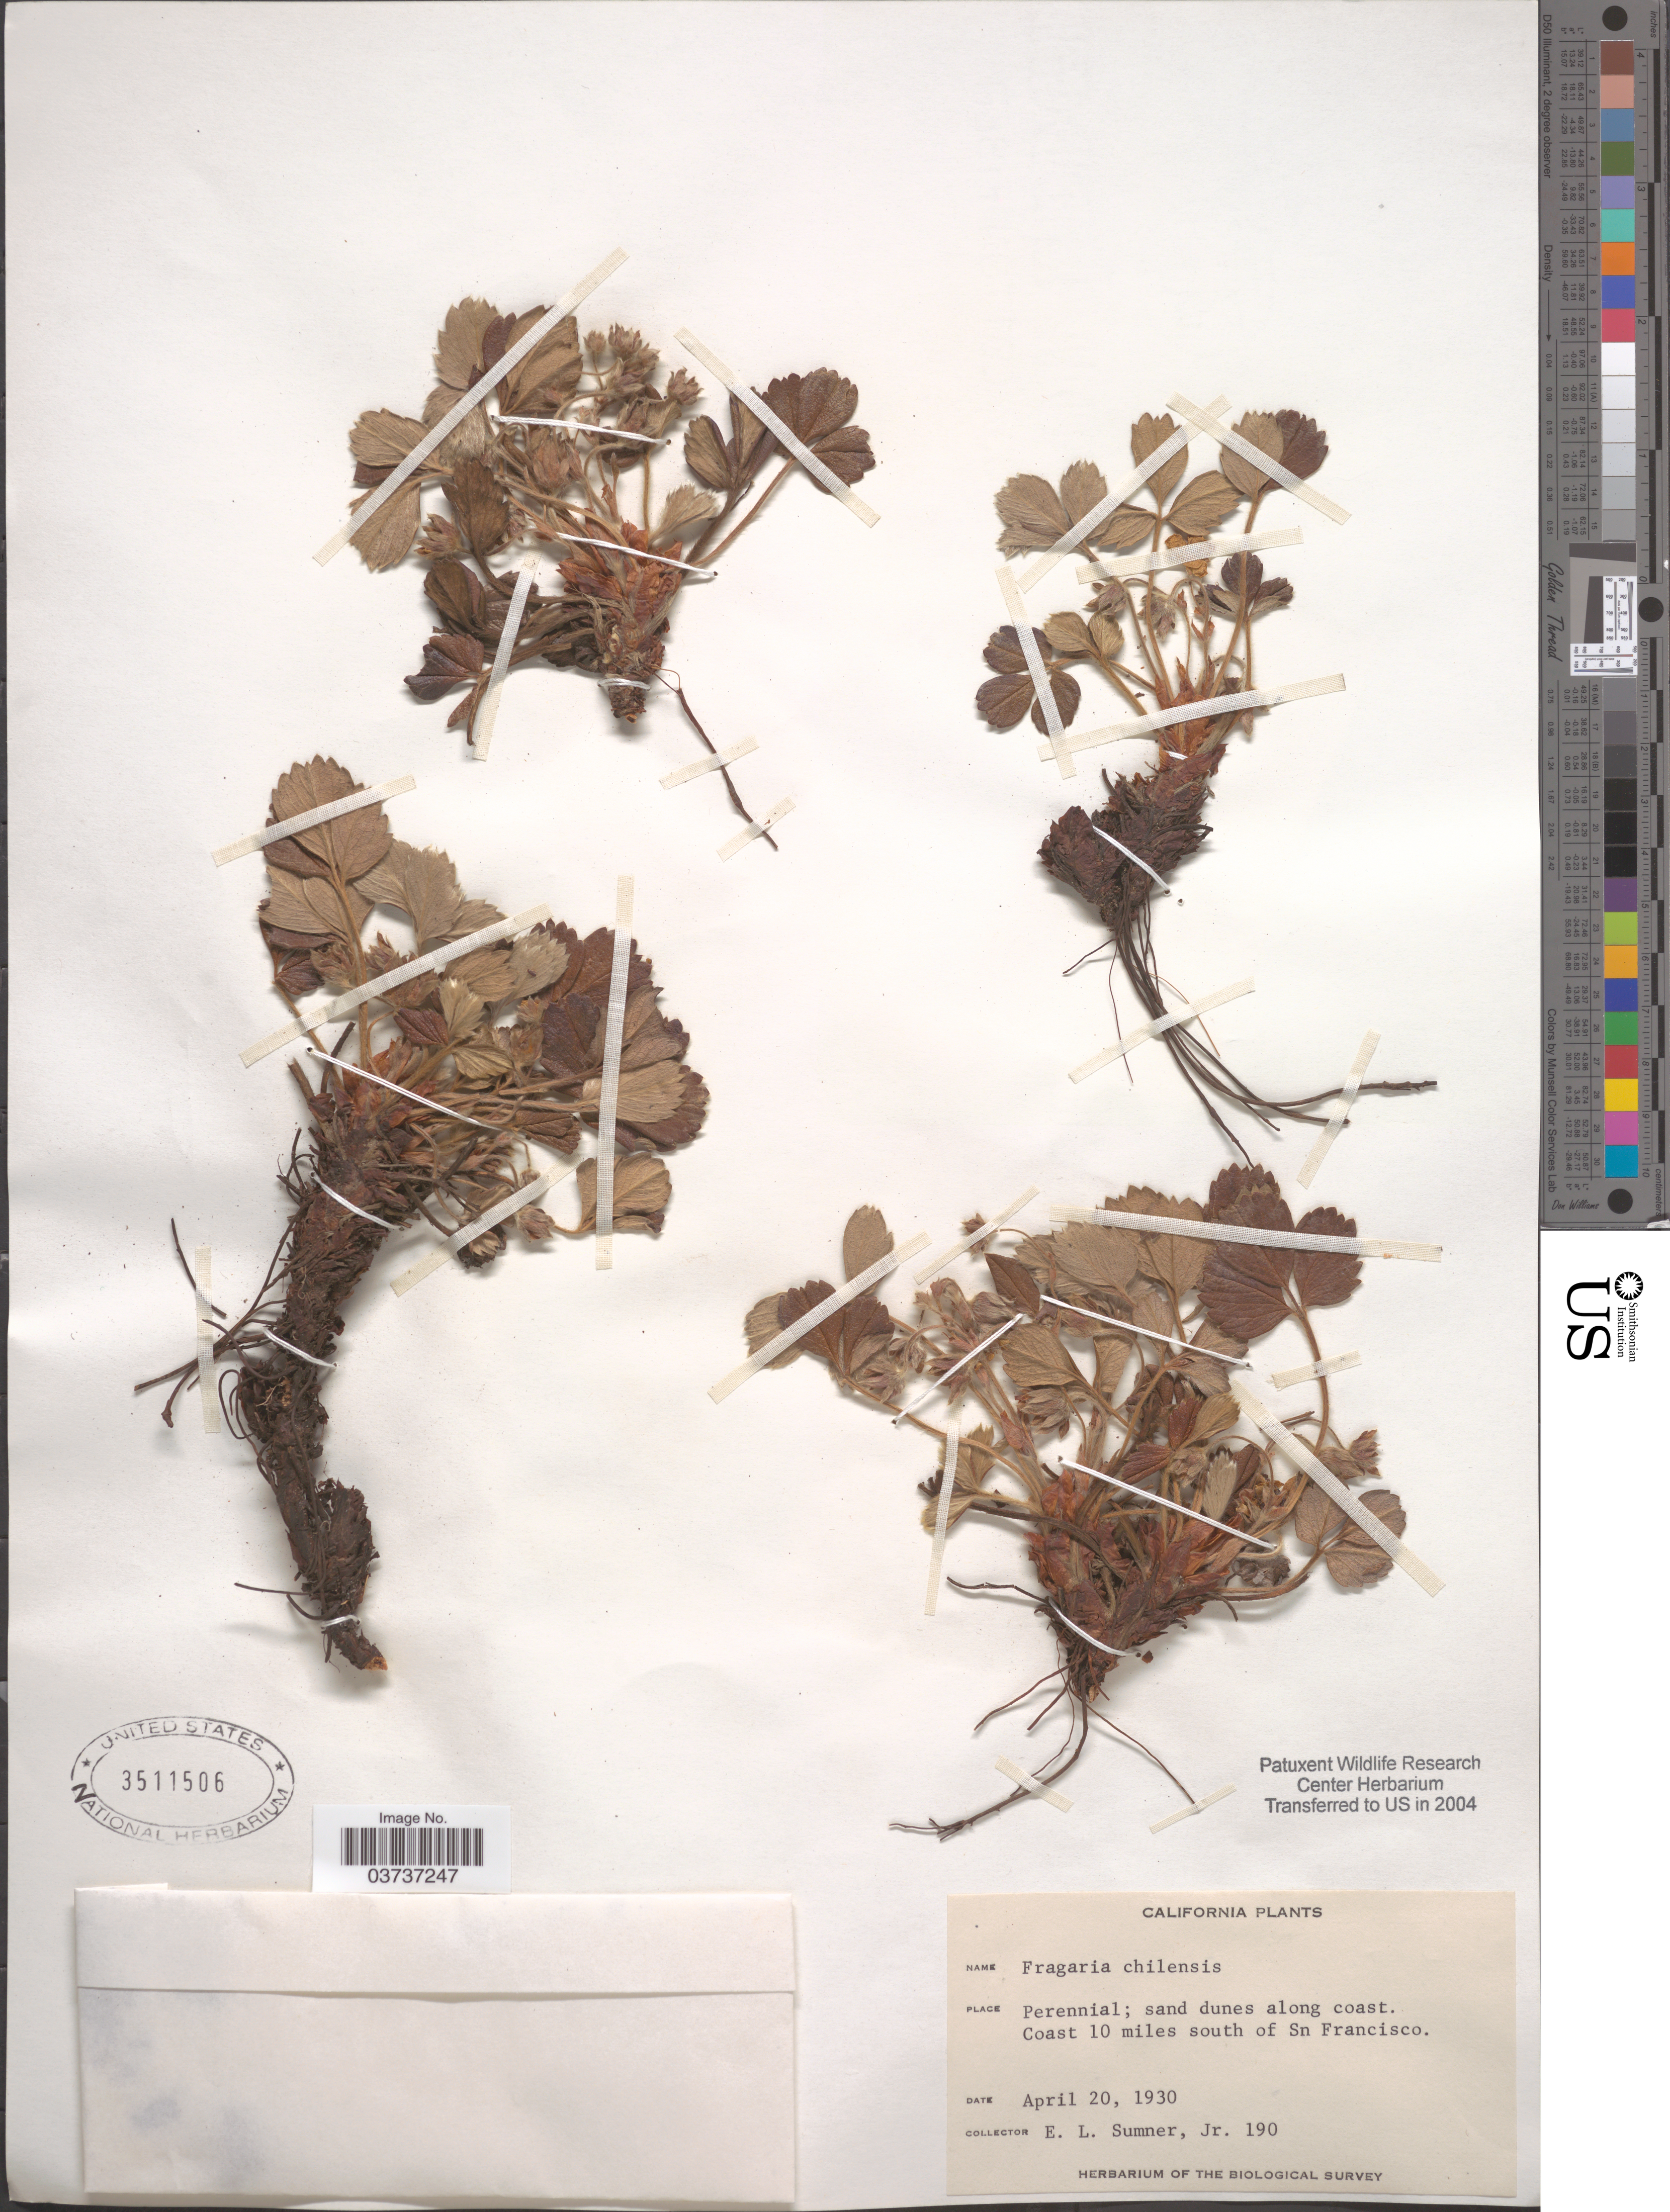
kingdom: Plantae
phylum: Tracheophyta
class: Magnoliopsida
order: Rosales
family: Rosaceae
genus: Fragaria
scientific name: Fragaria chiloensis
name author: (L.) Mill.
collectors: E. Sumner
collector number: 190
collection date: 1930-04-20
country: United States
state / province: California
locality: Perennial; sand dunes along coast. Coast 10 miles south of Sn Francisco.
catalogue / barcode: US 3511506